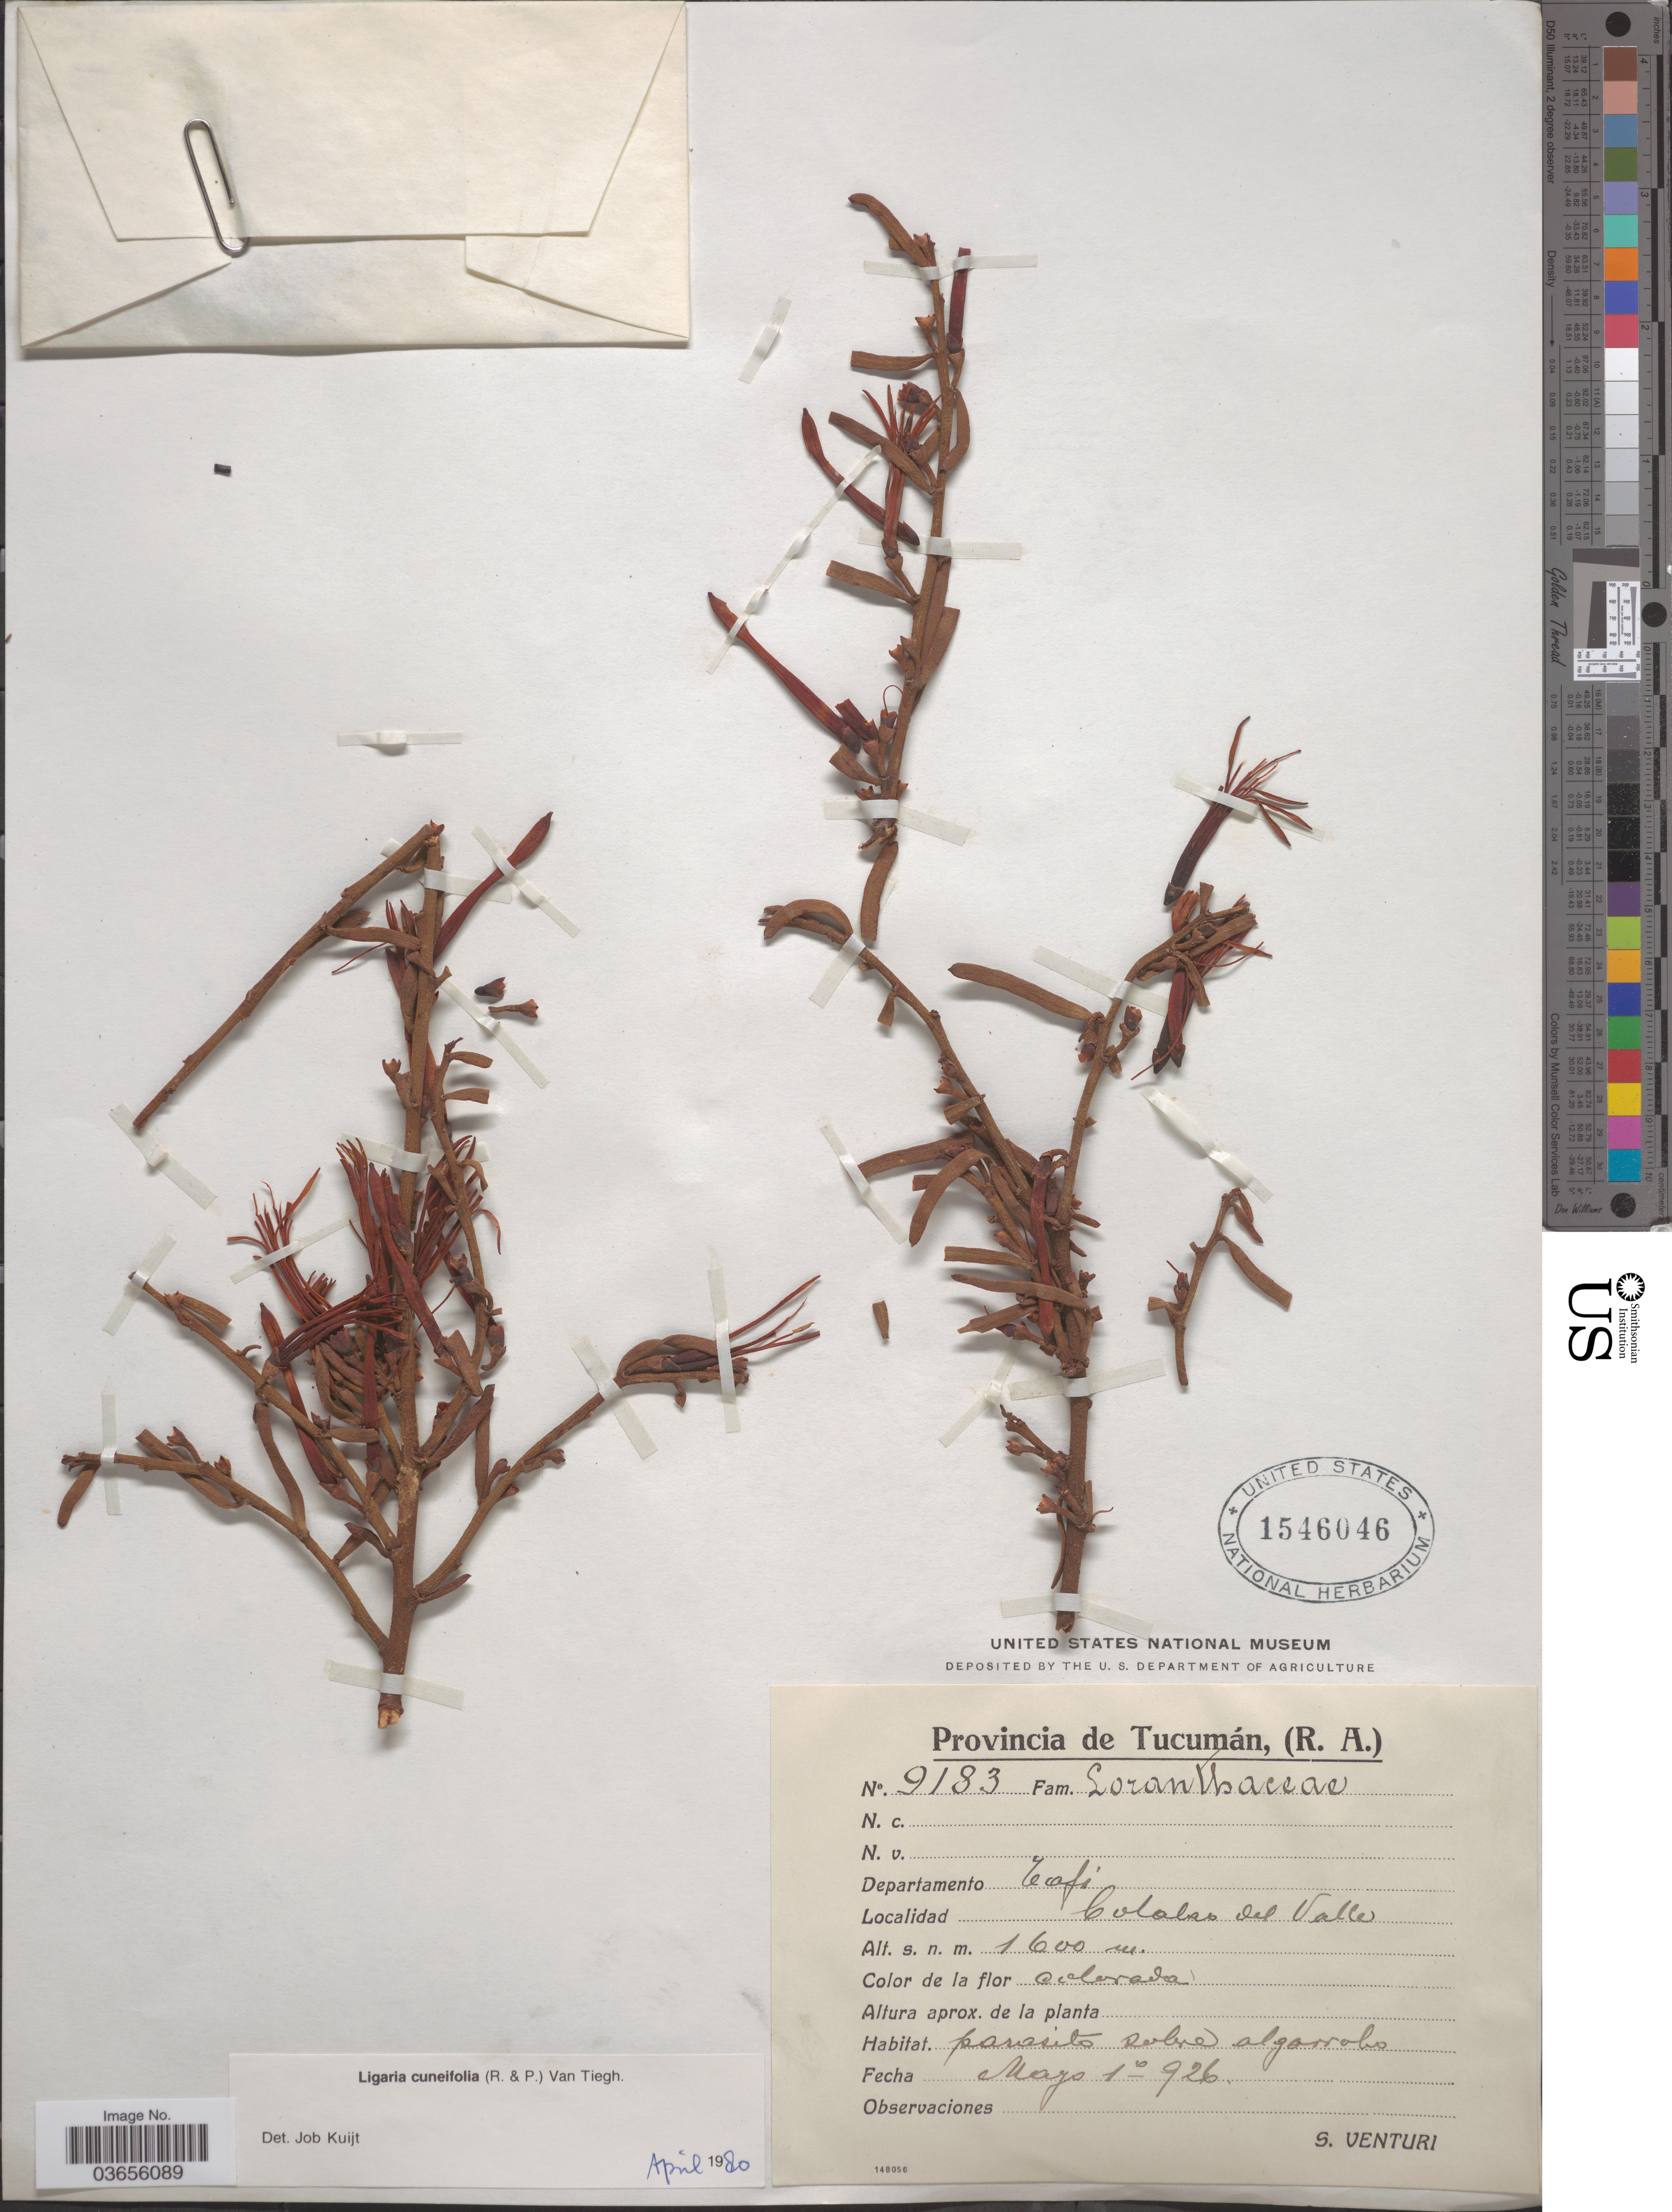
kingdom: Plantae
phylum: Tracheophyta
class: Magnoliopsida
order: Santalales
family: Loranthaceae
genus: Ligaria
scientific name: Ligaria cuneifolia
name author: (Ruiz & Pav.) Tiegh.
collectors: S. Venturi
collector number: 9183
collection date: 1926-05-01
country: Argentina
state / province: Tucuman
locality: Departamento Tafi. Colalao del Valle.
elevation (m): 1600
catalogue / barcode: US 1546046